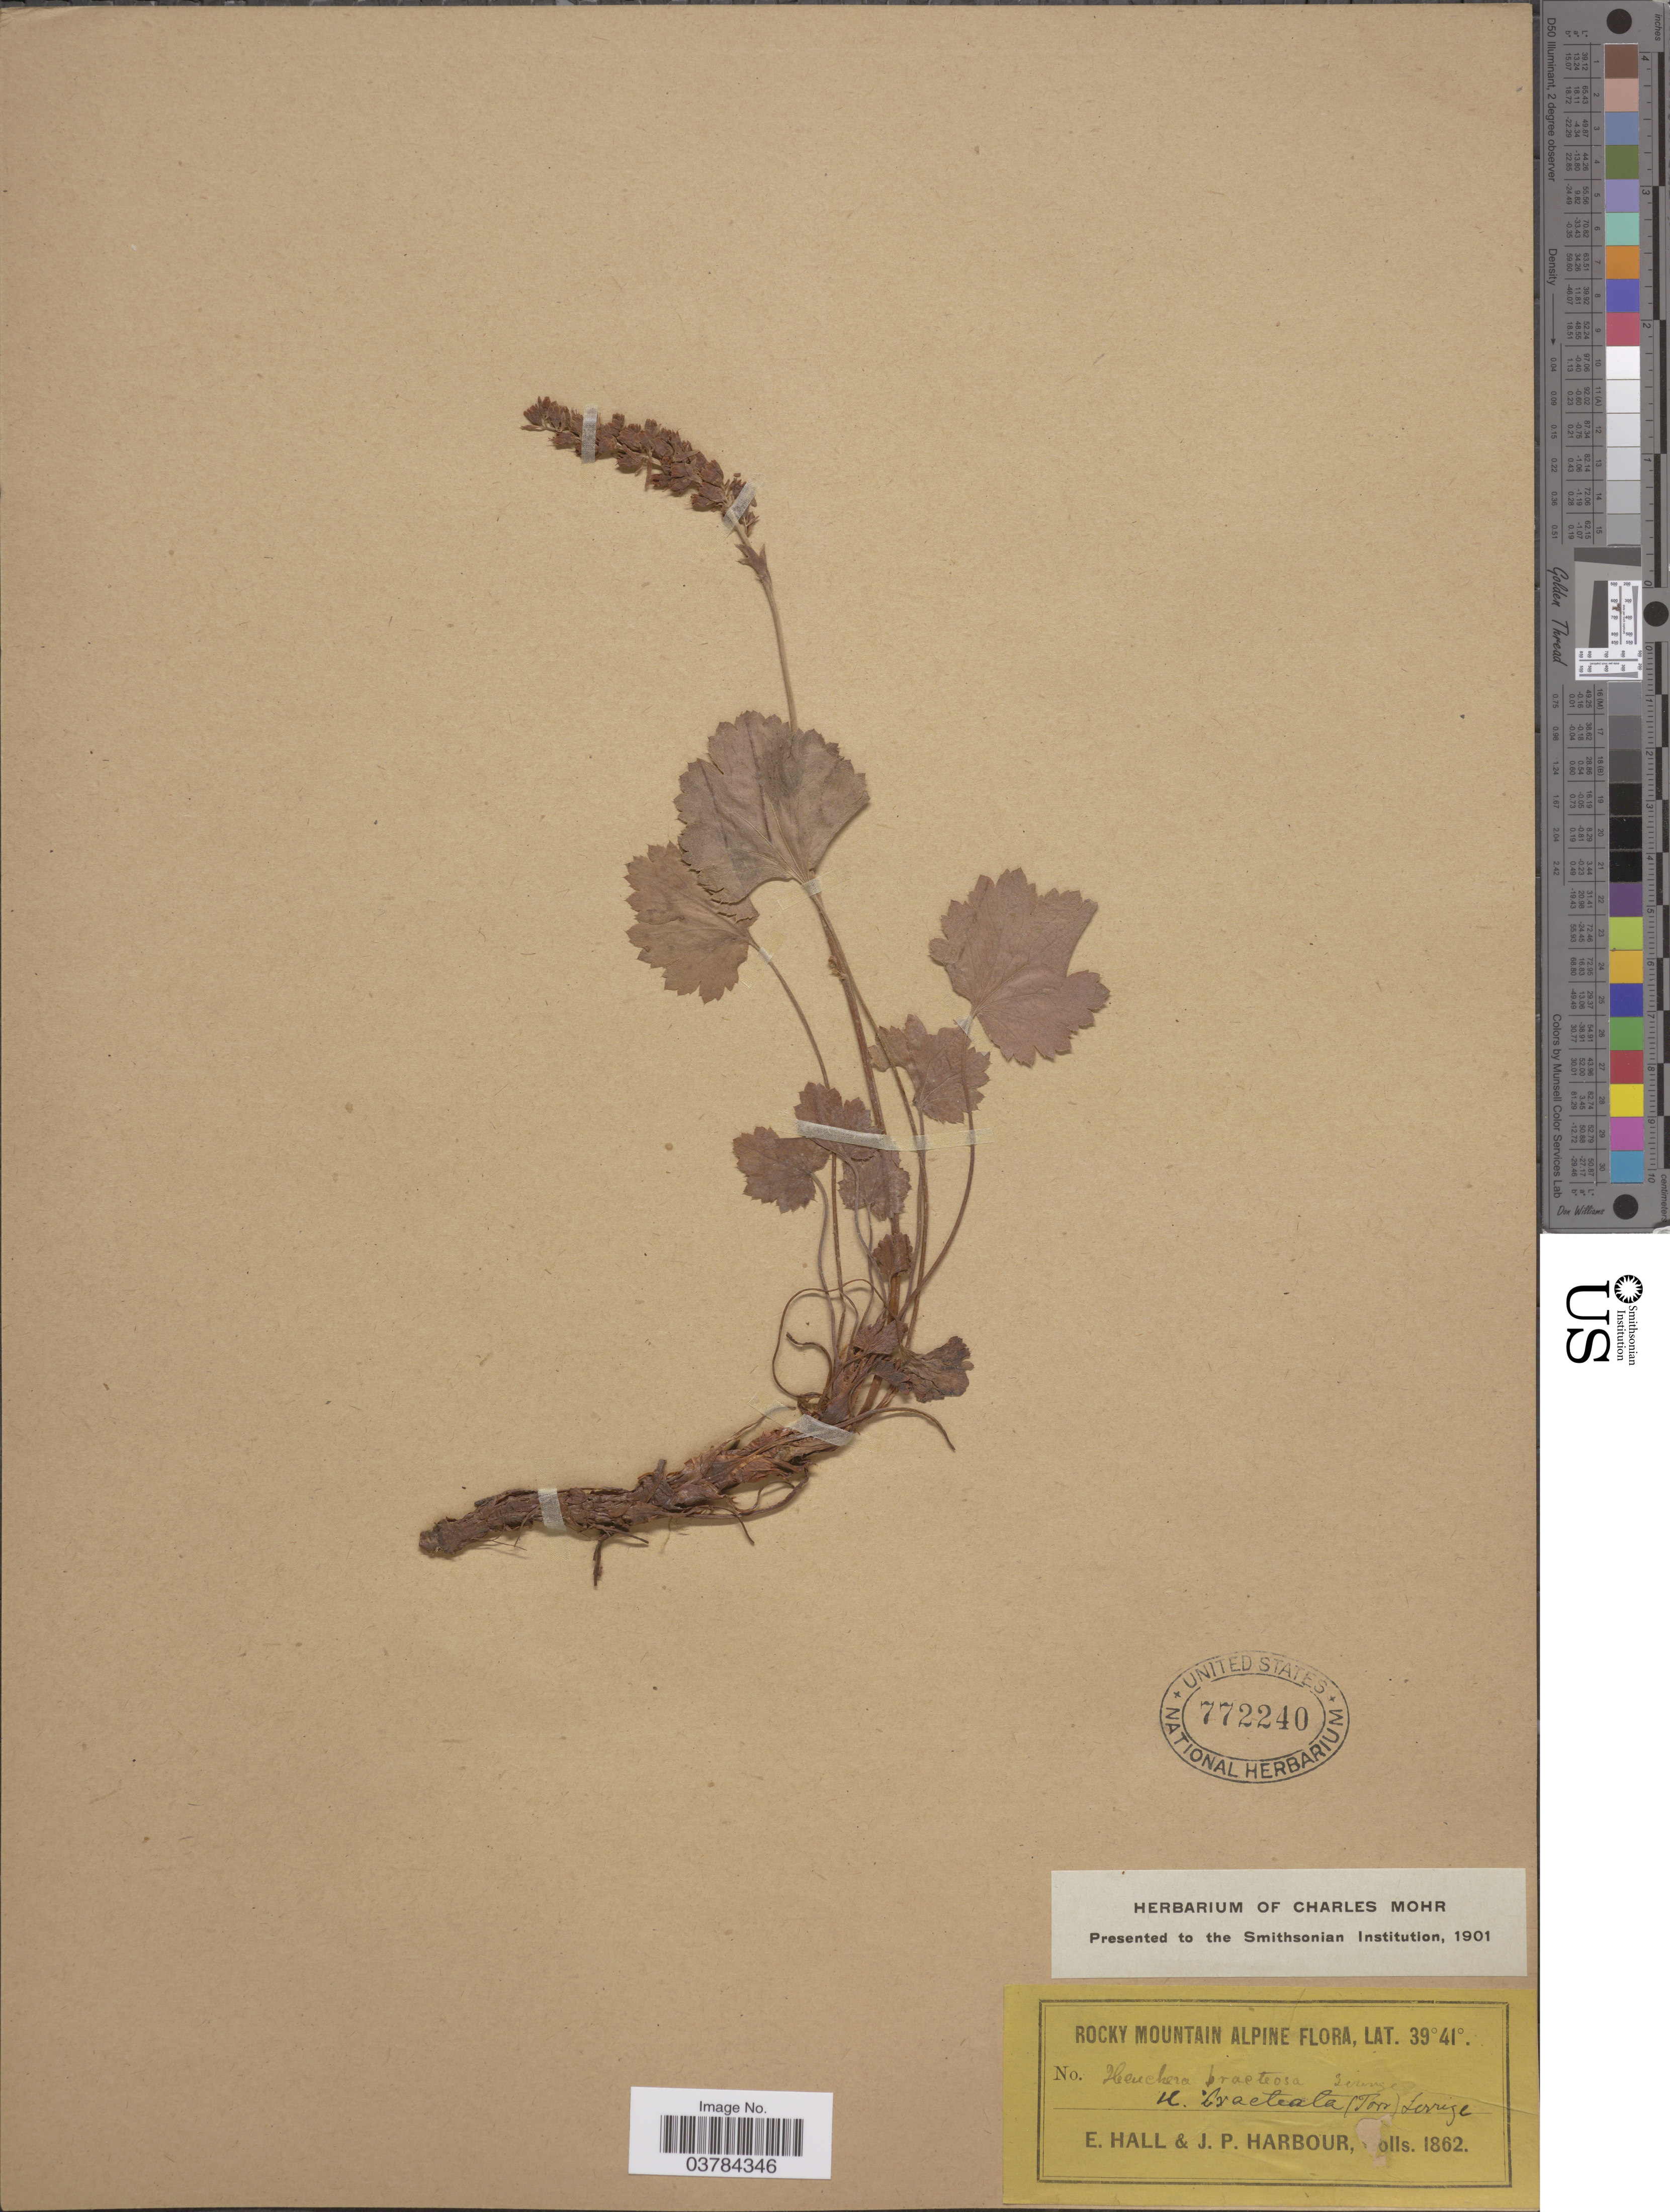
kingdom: Plantae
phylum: Tracheophyta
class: Magnoliopsida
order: Saxifragales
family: Saxifragaceae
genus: Heuchera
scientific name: Heuchera bracteata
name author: (Torr.) Ser.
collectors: E. Hall & J. Harbour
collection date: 1862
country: United States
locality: Rocky Mountain Alpine.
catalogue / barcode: US 772240